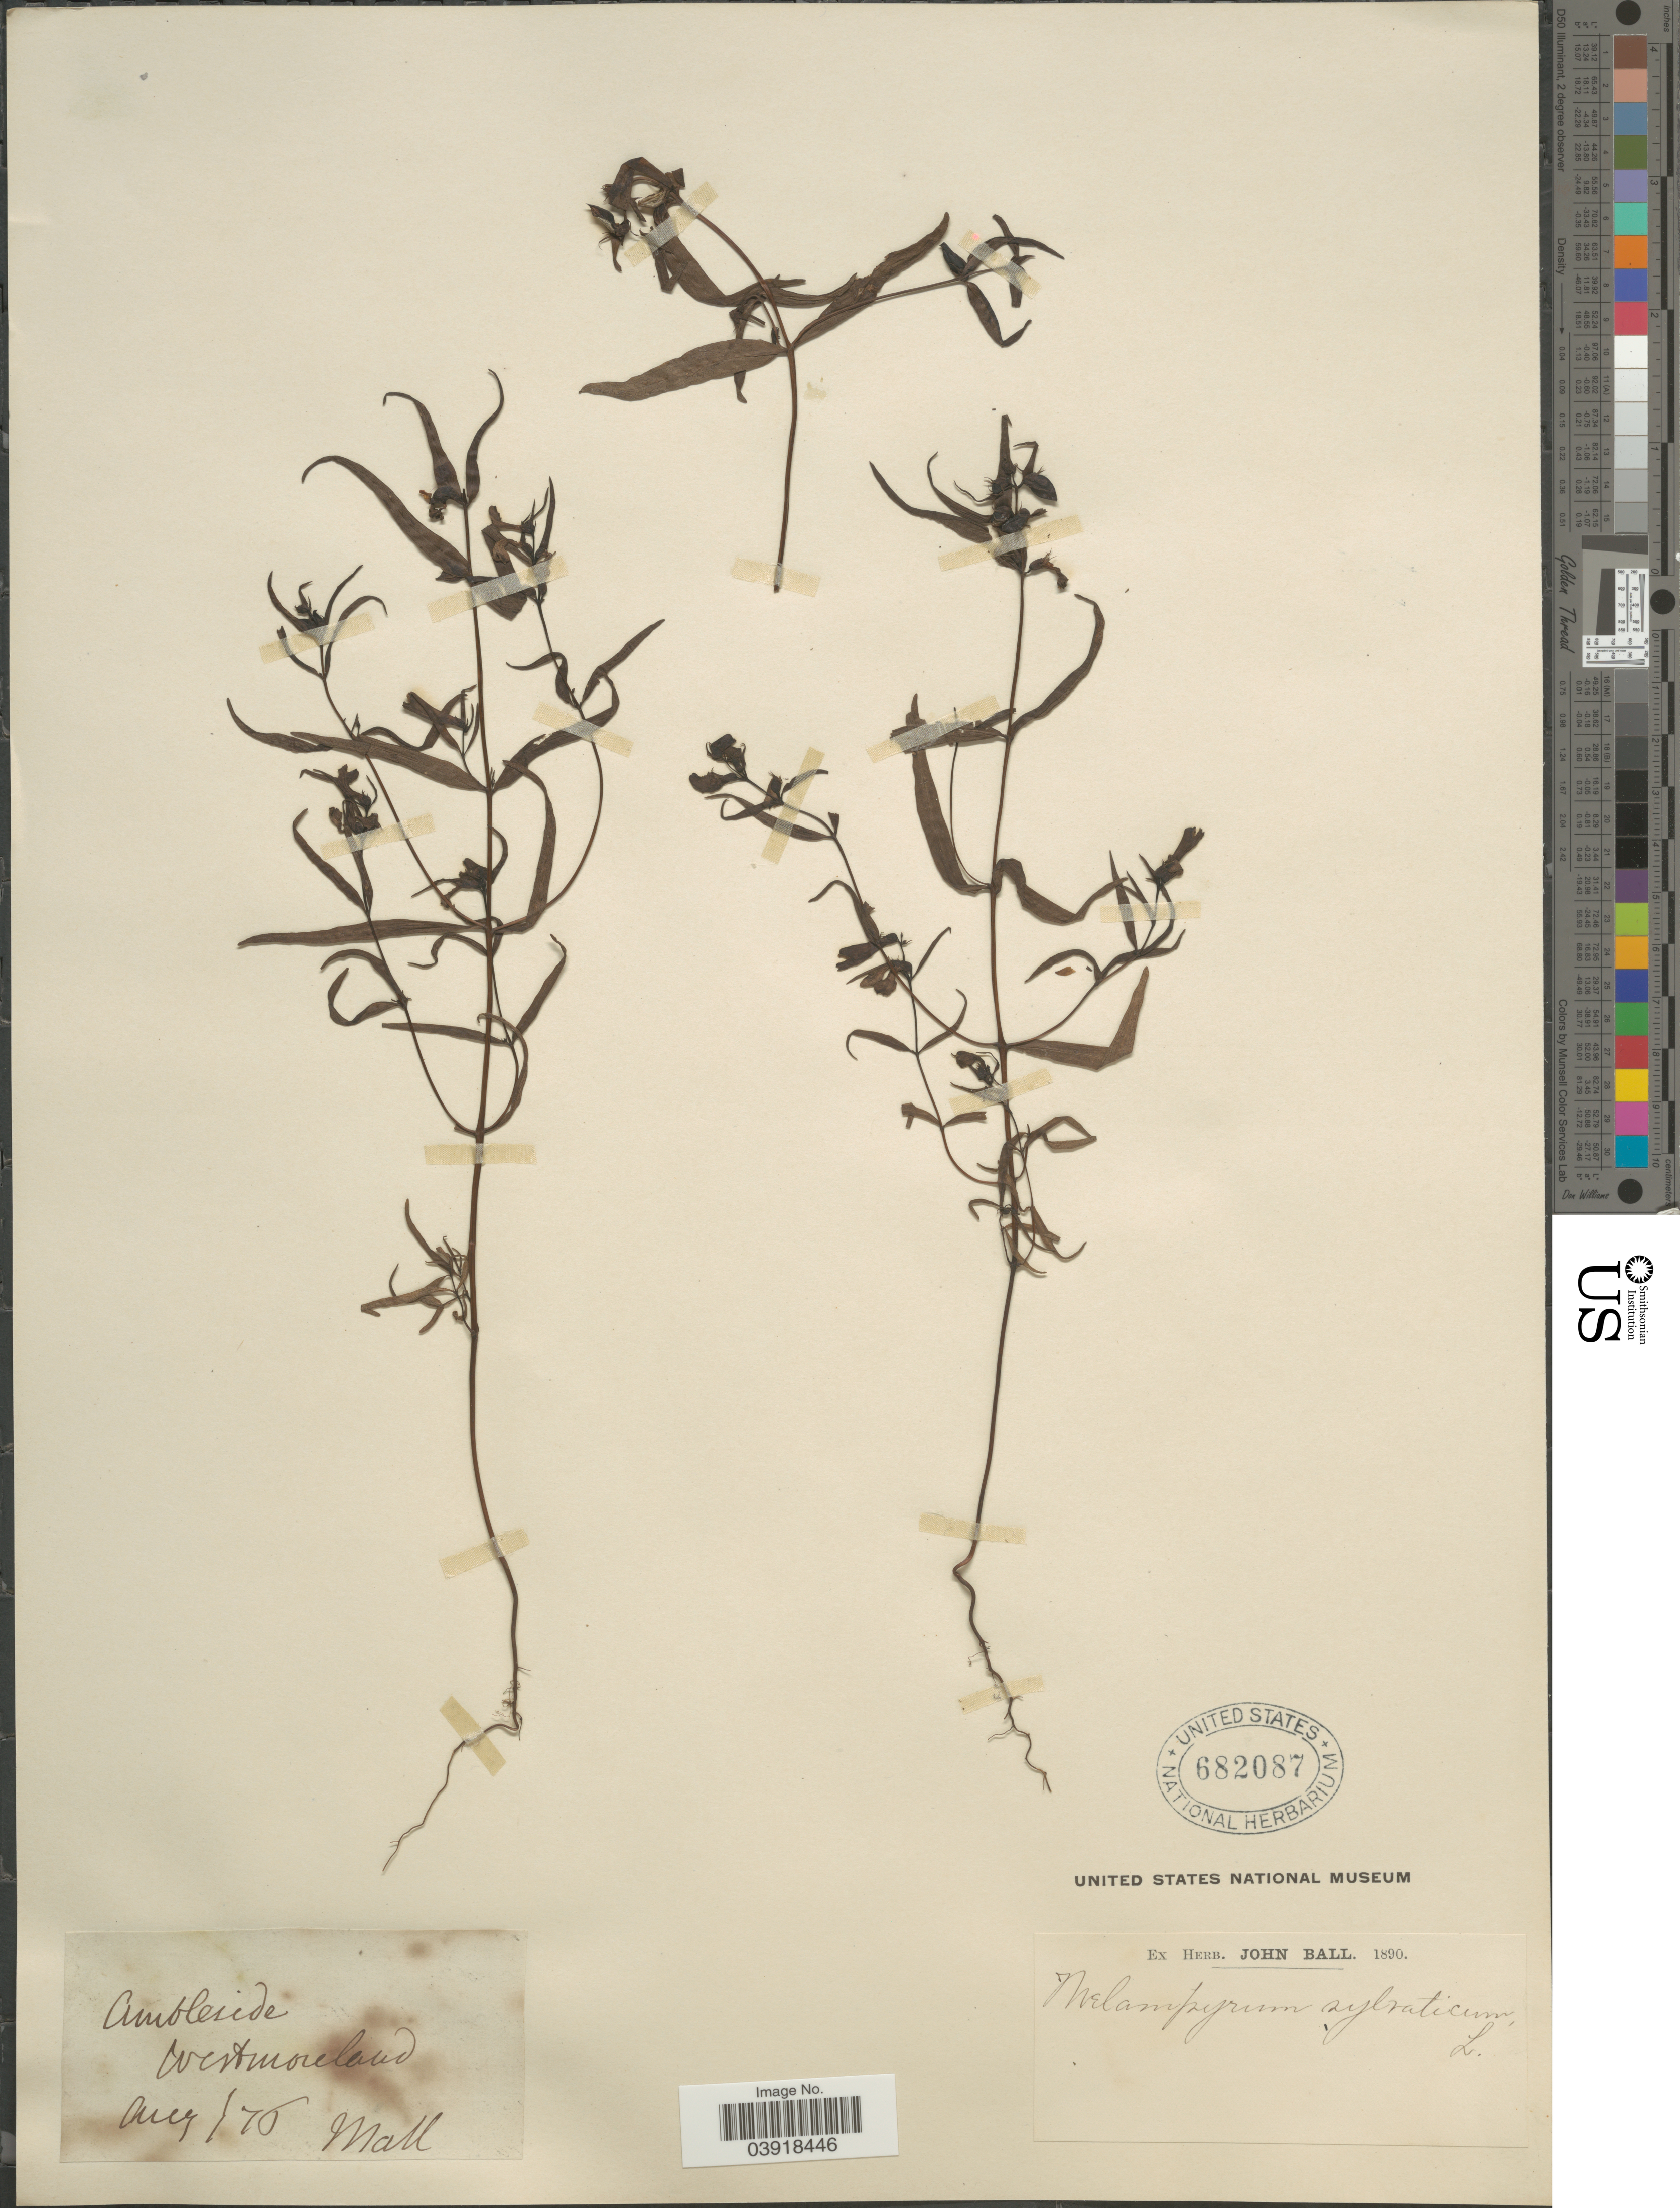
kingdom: Plantae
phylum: Tracheophyta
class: Magnoliopsida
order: Lamiales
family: Orobanchaceae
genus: Melampyrum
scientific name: Melampyrum sylvaticum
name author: L.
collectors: J. Ball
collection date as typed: Transcribed d/m/y: /8/75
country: Jamaica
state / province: Westmoreland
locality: Ambleside.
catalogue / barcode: US 682087